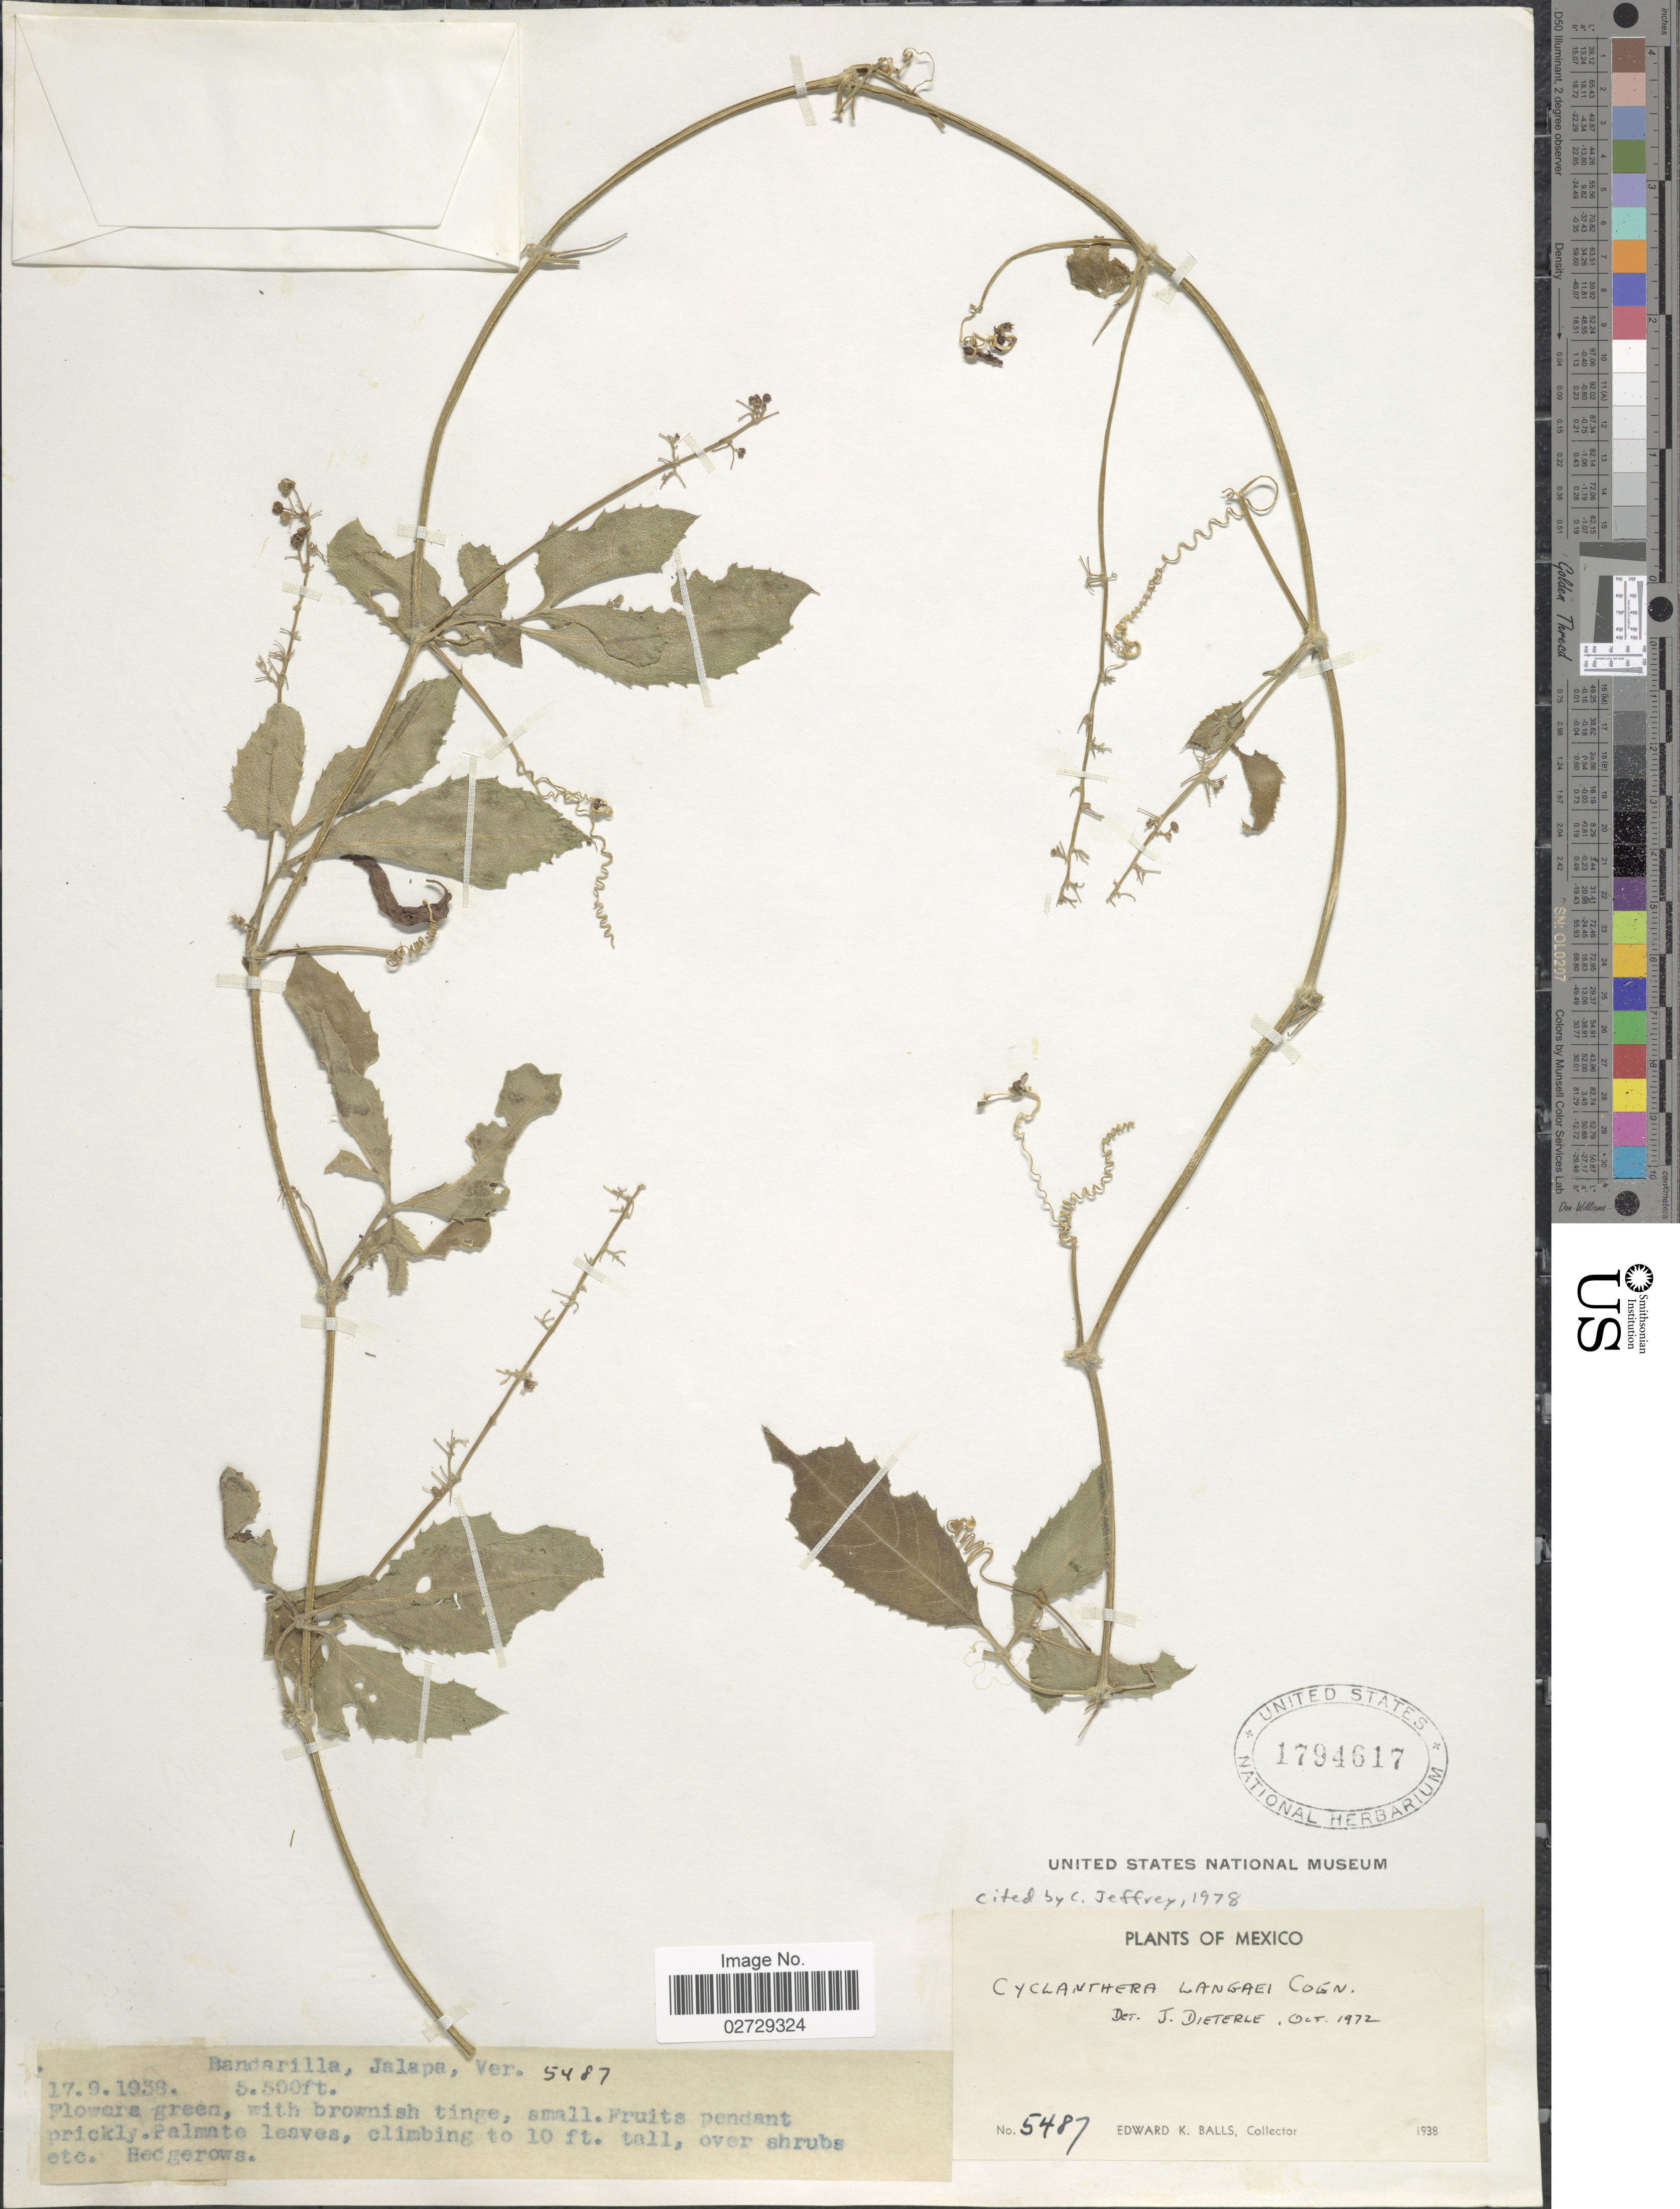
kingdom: Plantae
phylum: Tracheophyta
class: Magnoliopsida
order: Cucurbitales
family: Cucurbitaceae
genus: Cyclanthera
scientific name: Cyclanthera langaei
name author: Cogn.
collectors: E. K. Balls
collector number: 5487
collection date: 1938-09-17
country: Mexico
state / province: Veracruz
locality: Bandarilla, Jalapa, Ver.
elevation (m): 1676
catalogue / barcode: US 1794617